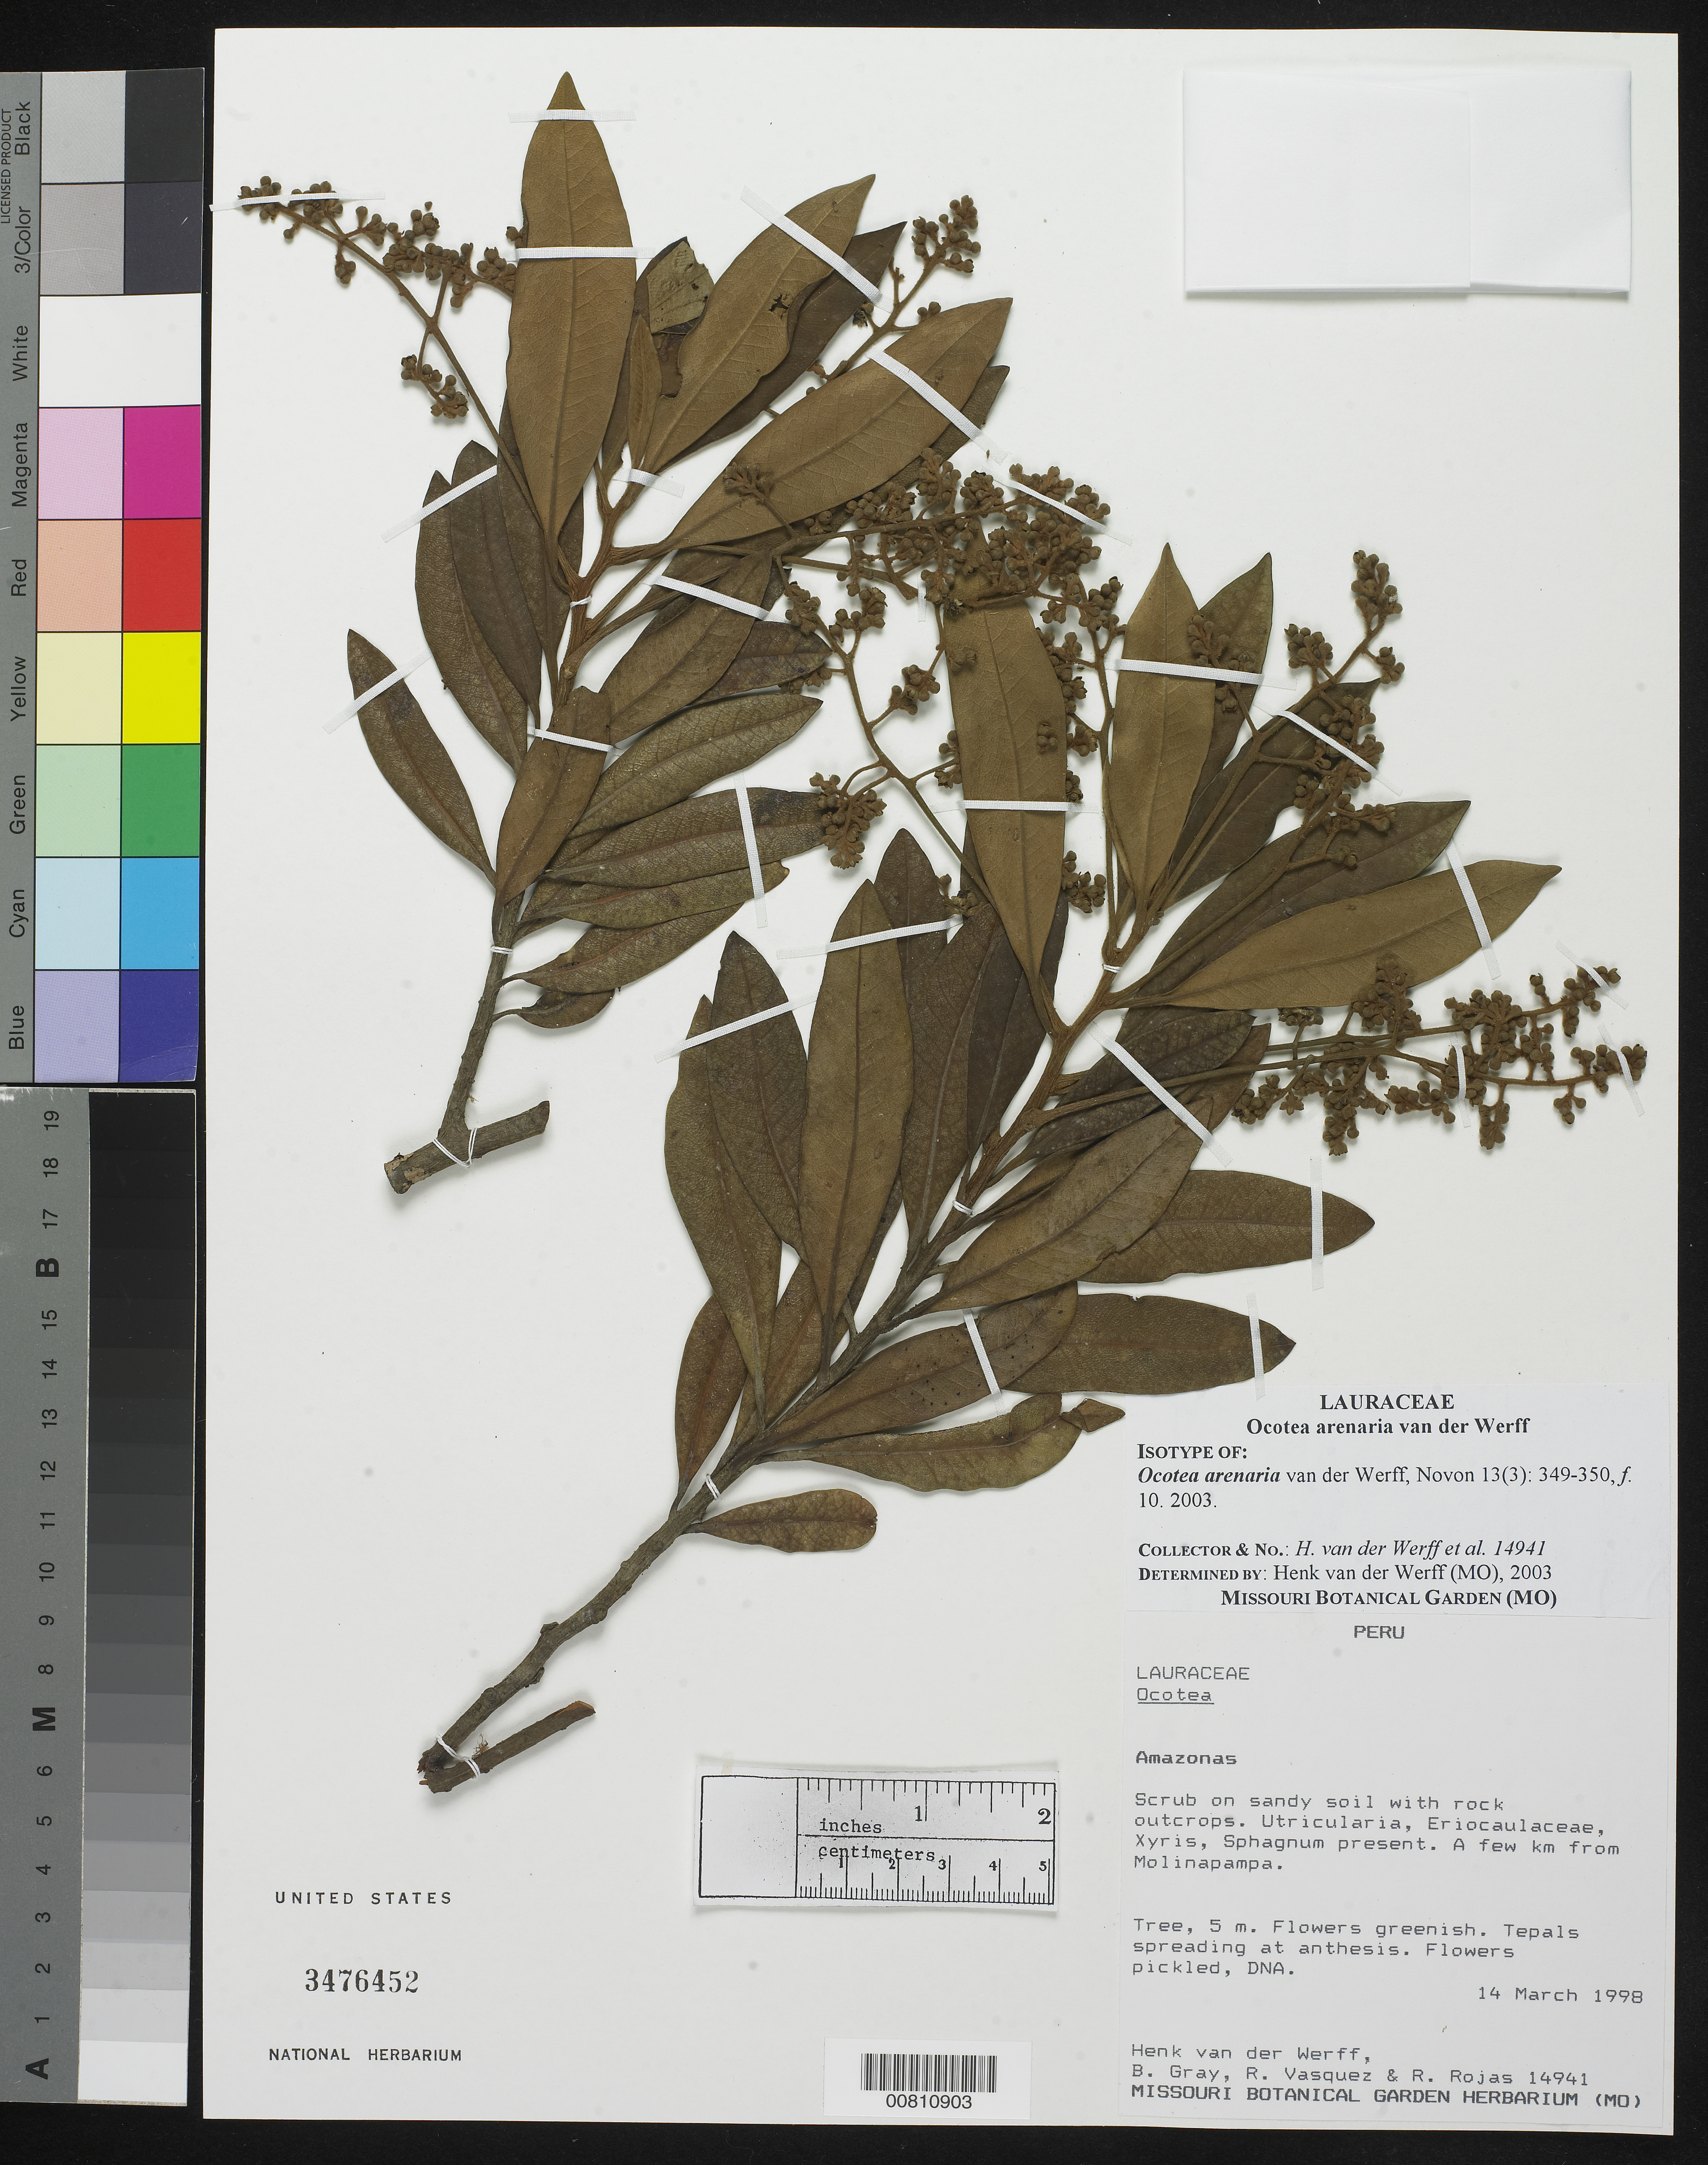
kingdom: Plantae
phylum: Tracheophyta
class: Magnoliopsida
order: Laurales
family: Lauraceae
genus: Ocotea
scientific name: Ocotea arenaria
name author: van der Werff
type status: Isotype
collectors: H. van der Werff, B. Gray, R. Vasquez & R. Rojas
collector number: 14941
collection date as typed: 14 Mar 1998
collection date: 1998-03-14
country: Peru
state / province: Amazonas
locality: Amazonas. A few km from Molinapampa.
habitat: Scrub on sandy soil with rock outcrops.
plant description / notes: Holotype at MO.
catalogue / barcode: US 3476452